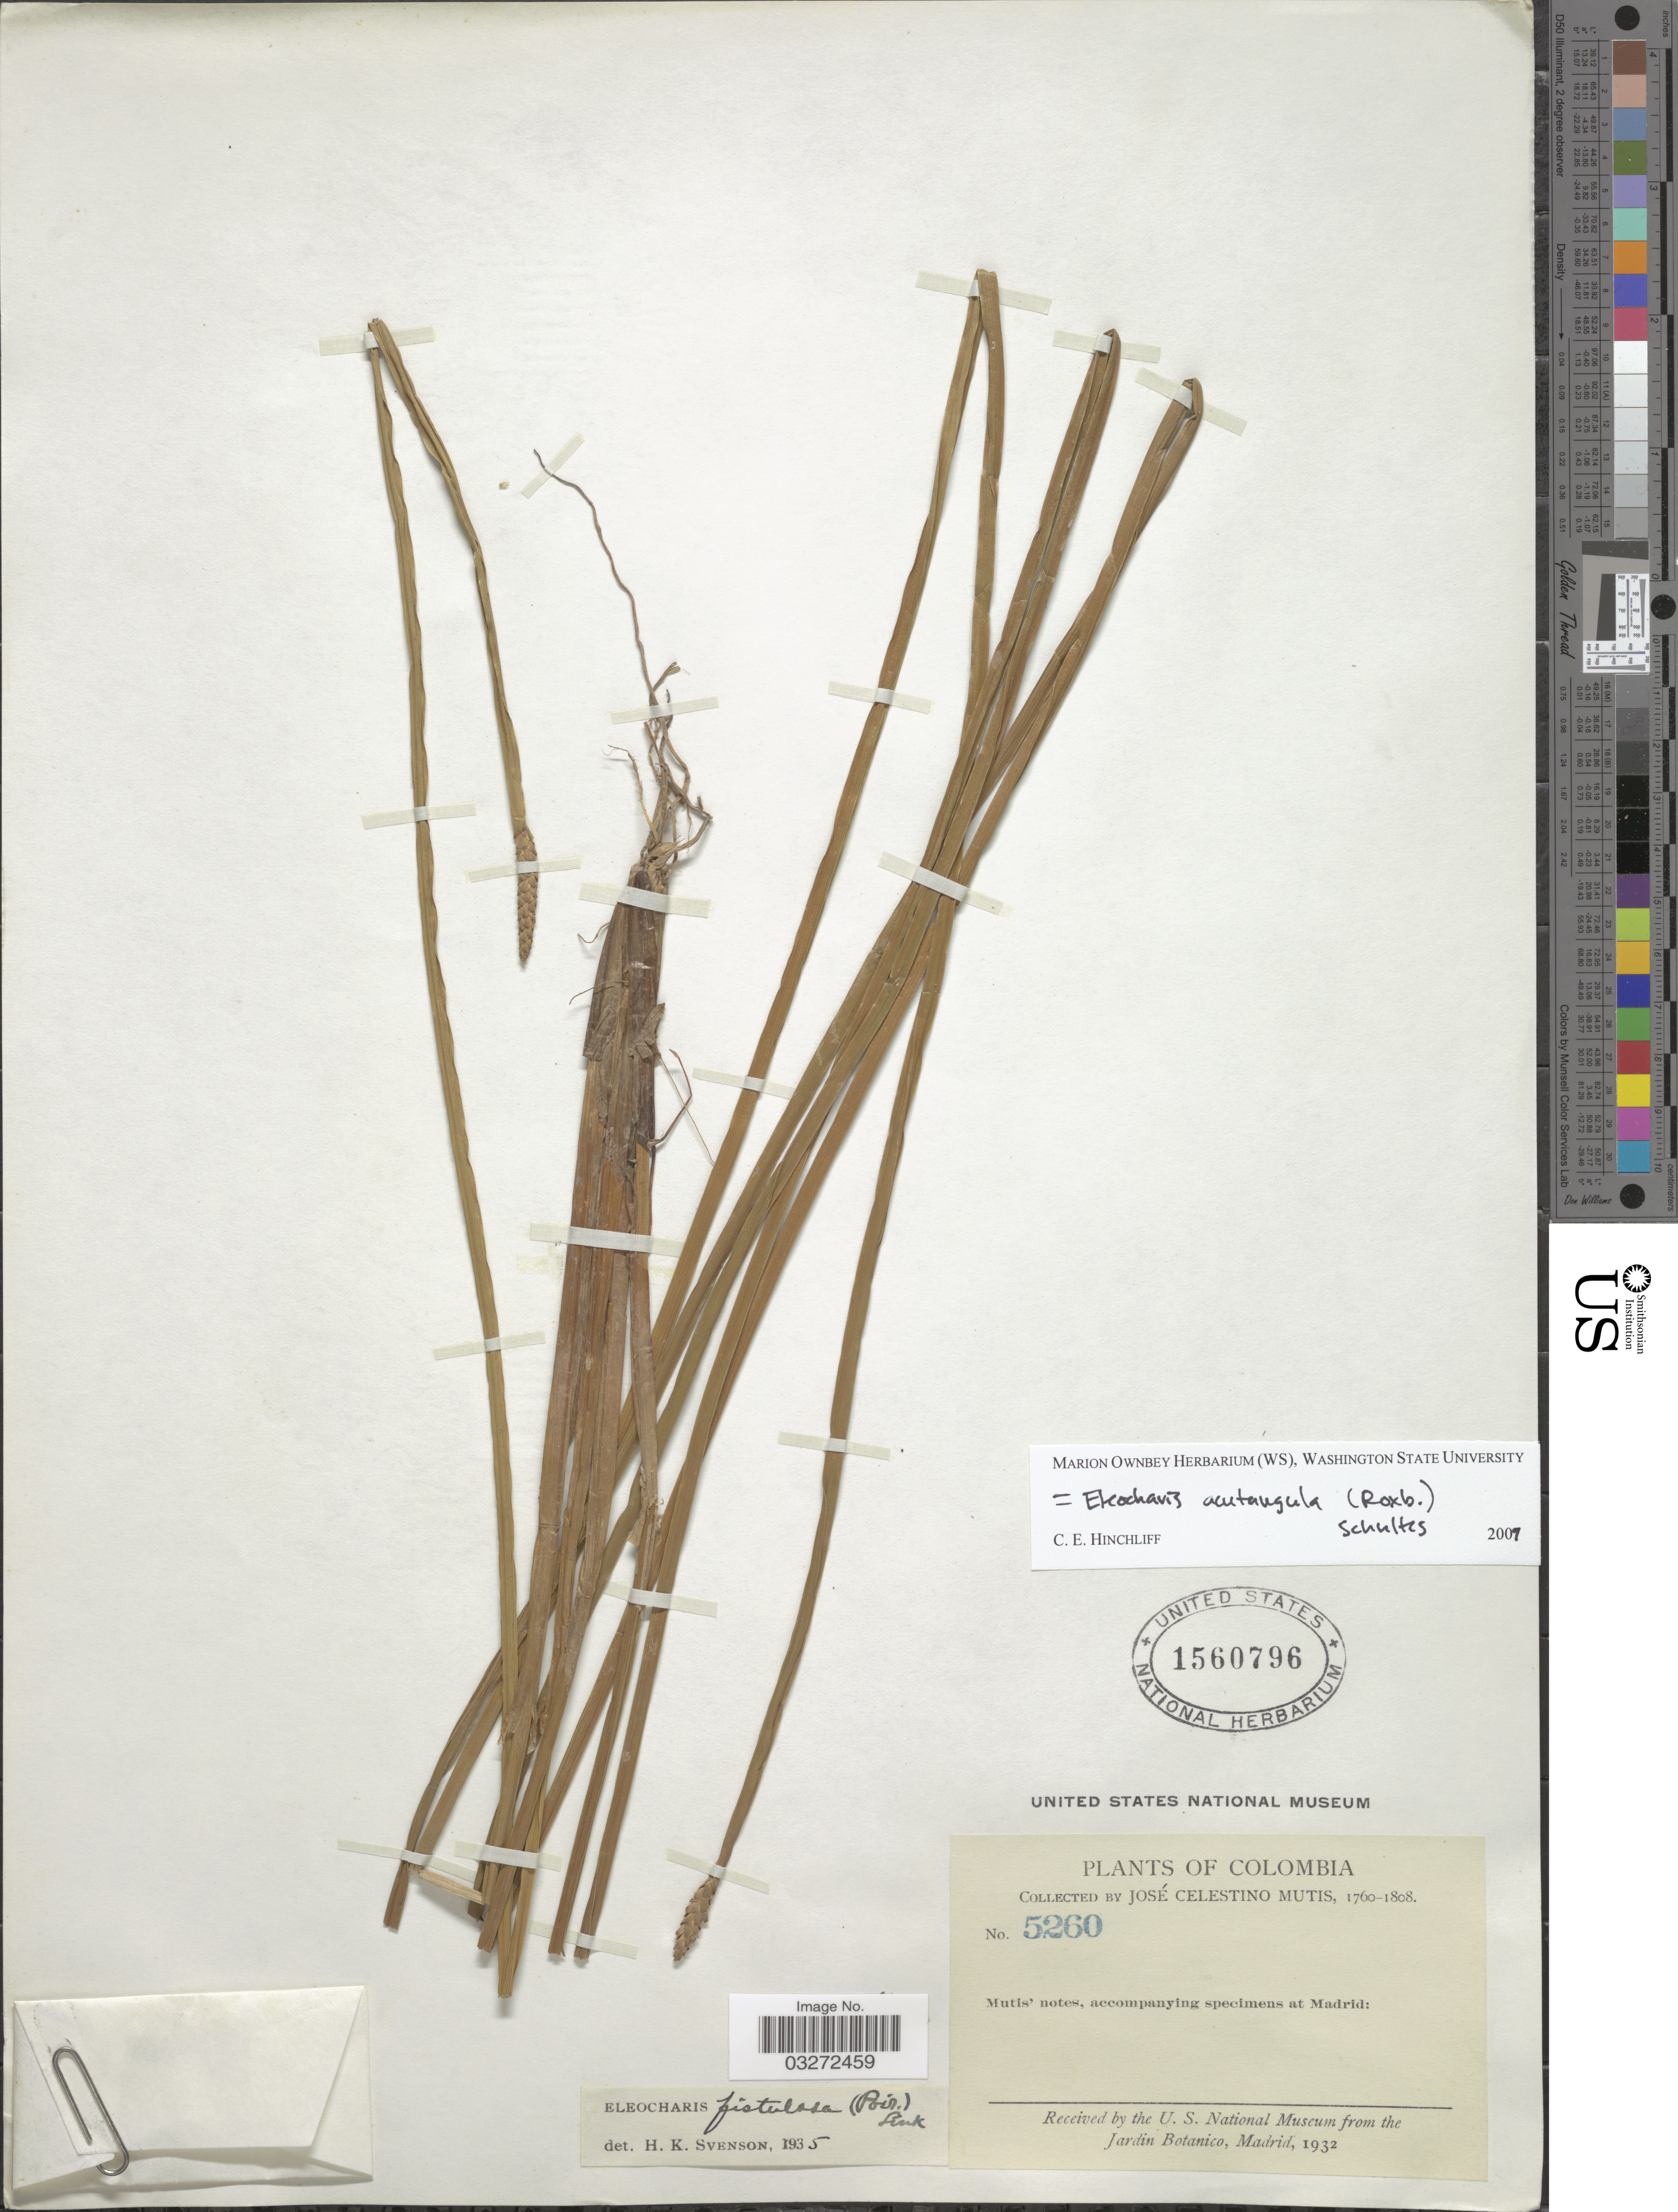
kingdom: Plantae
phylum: Tracheophyta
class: Liliopsida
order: Poales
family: Cyperaceae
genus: Eleocharis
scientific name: Eleocharis acutangula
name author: (Roxb.) Schult.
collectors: J. C. B. Mutis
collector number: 5260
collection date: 1760/1808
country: Colombia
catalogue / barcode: US 1560796